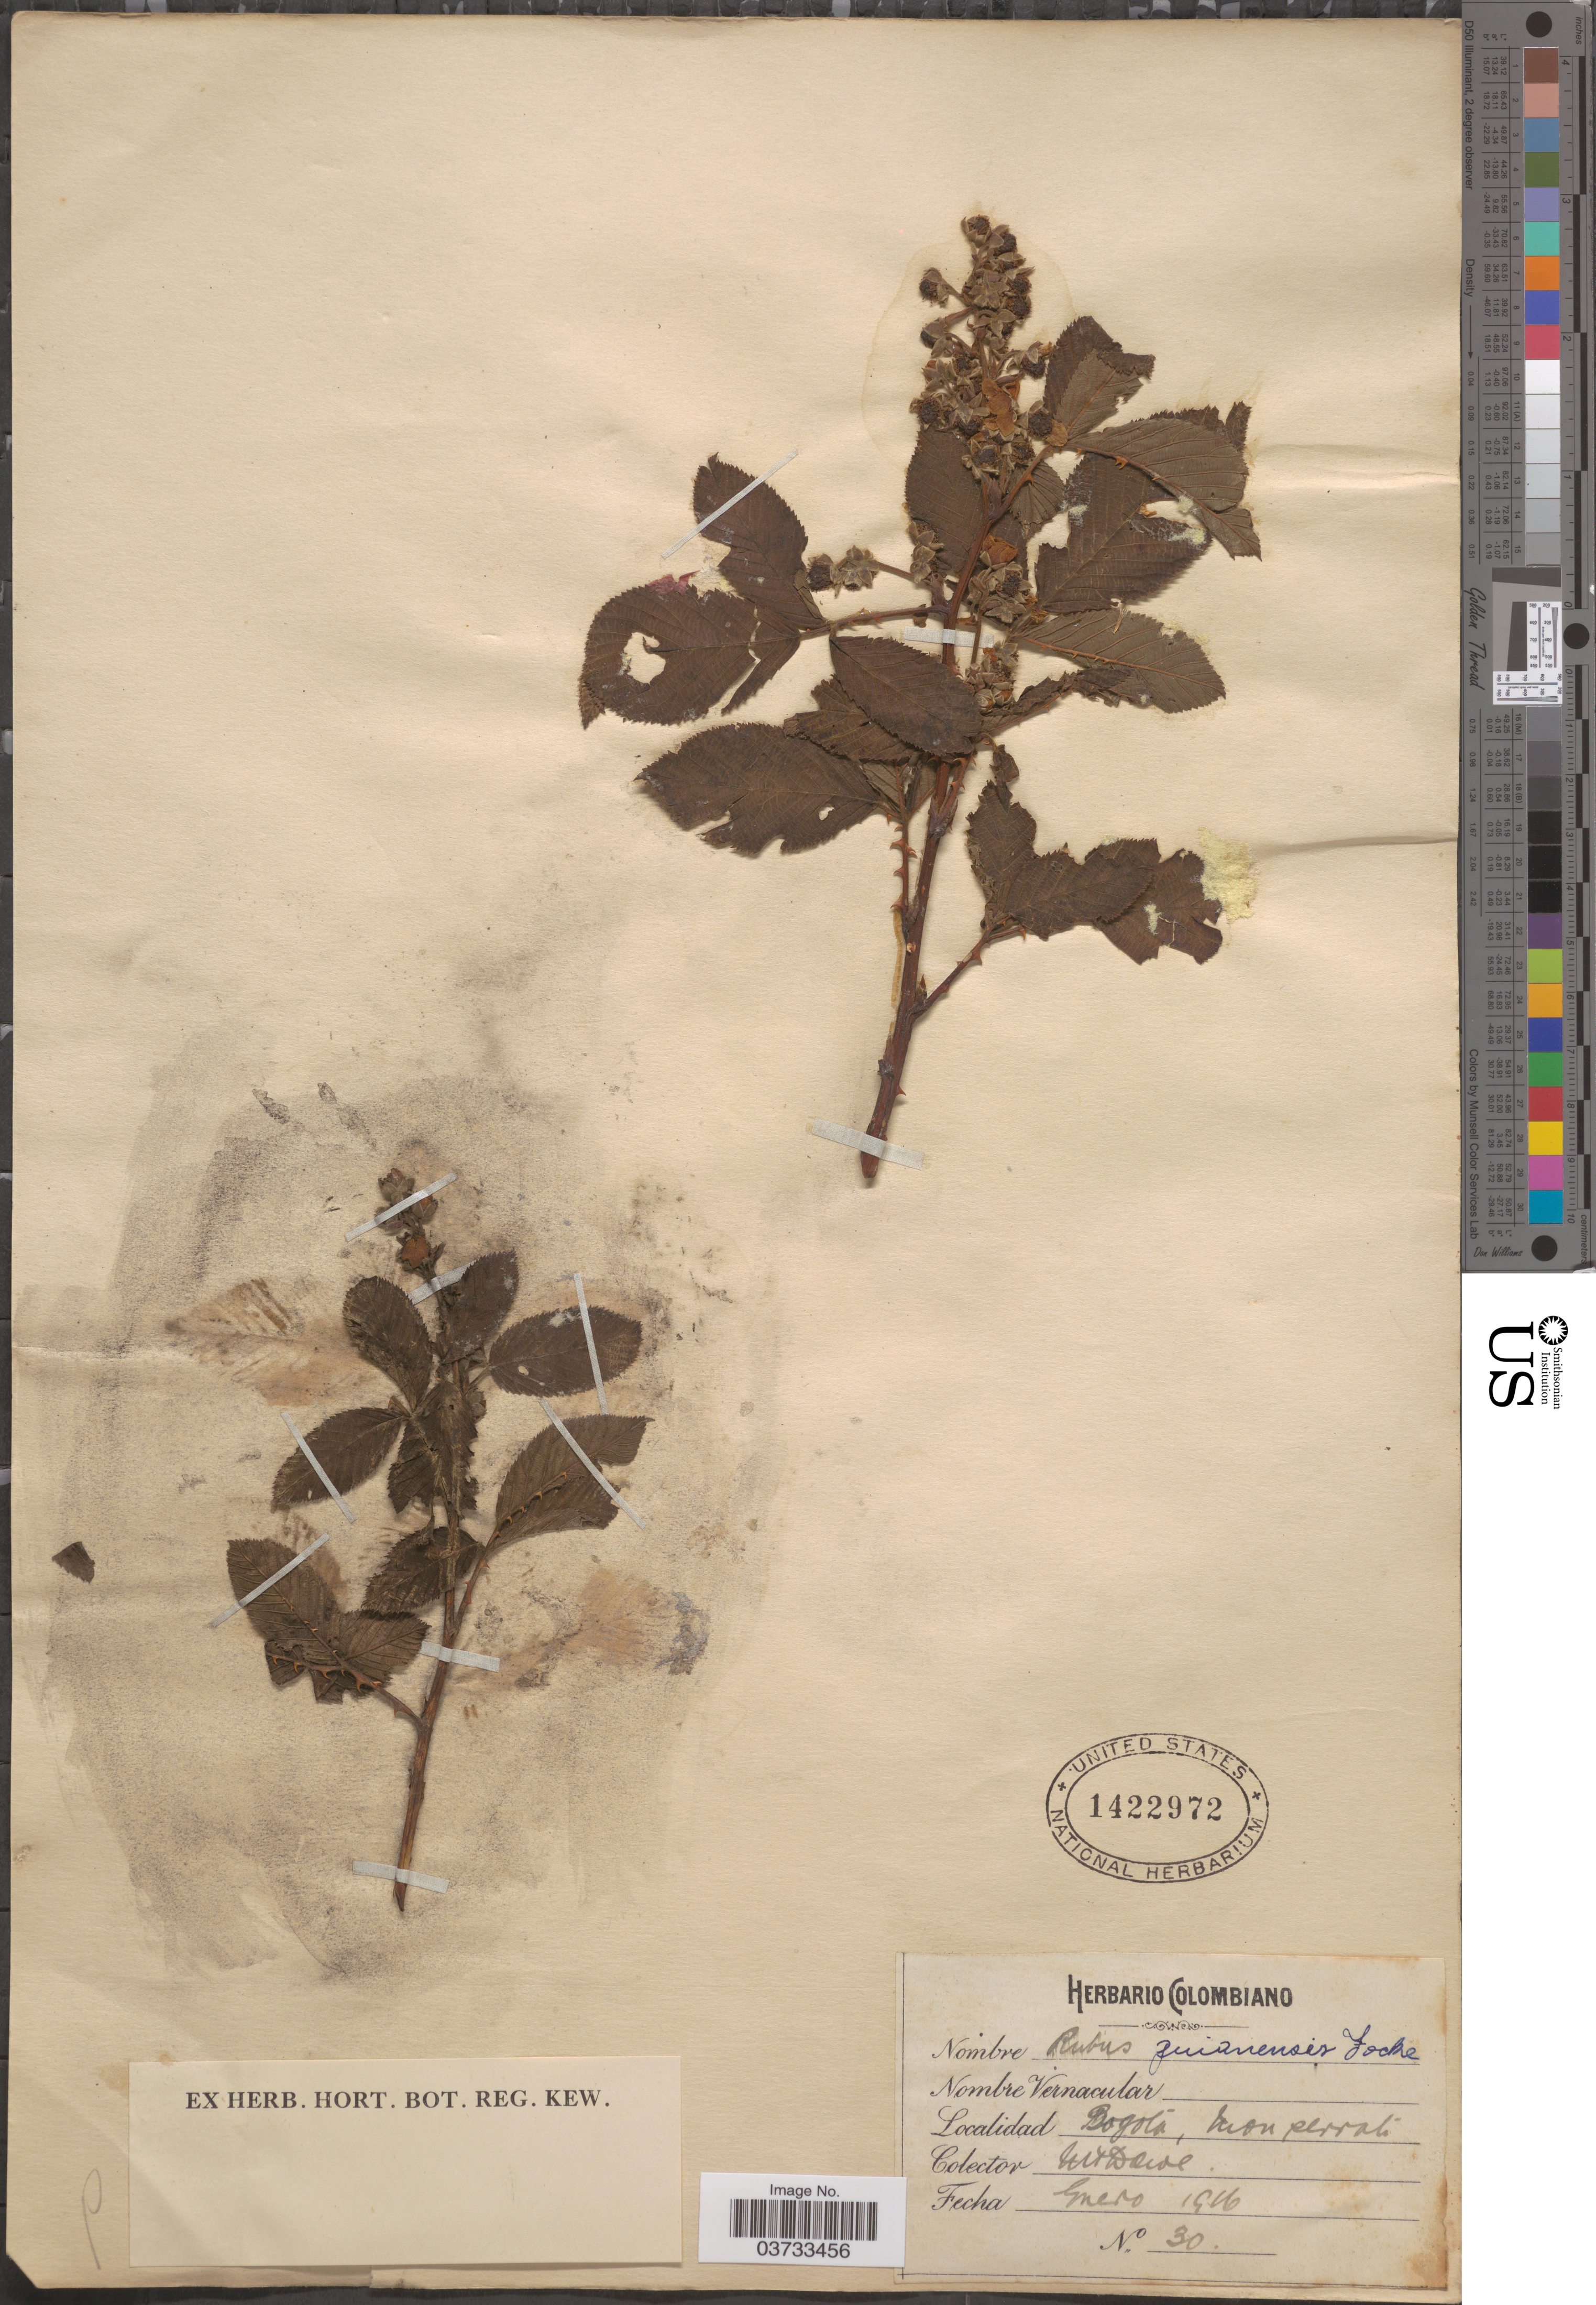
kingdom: Plantae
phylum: Tracheophyta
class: Magnoliopsida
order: Rosales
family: Rosaceae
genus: Rubus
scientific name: Rubus guyanensis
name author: Focke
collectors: M. T. Dawe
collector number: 30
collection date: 1916-01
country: Colombia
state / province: Bogota D.C.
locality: Bogotá, Monserrate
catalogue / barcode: US 1422972